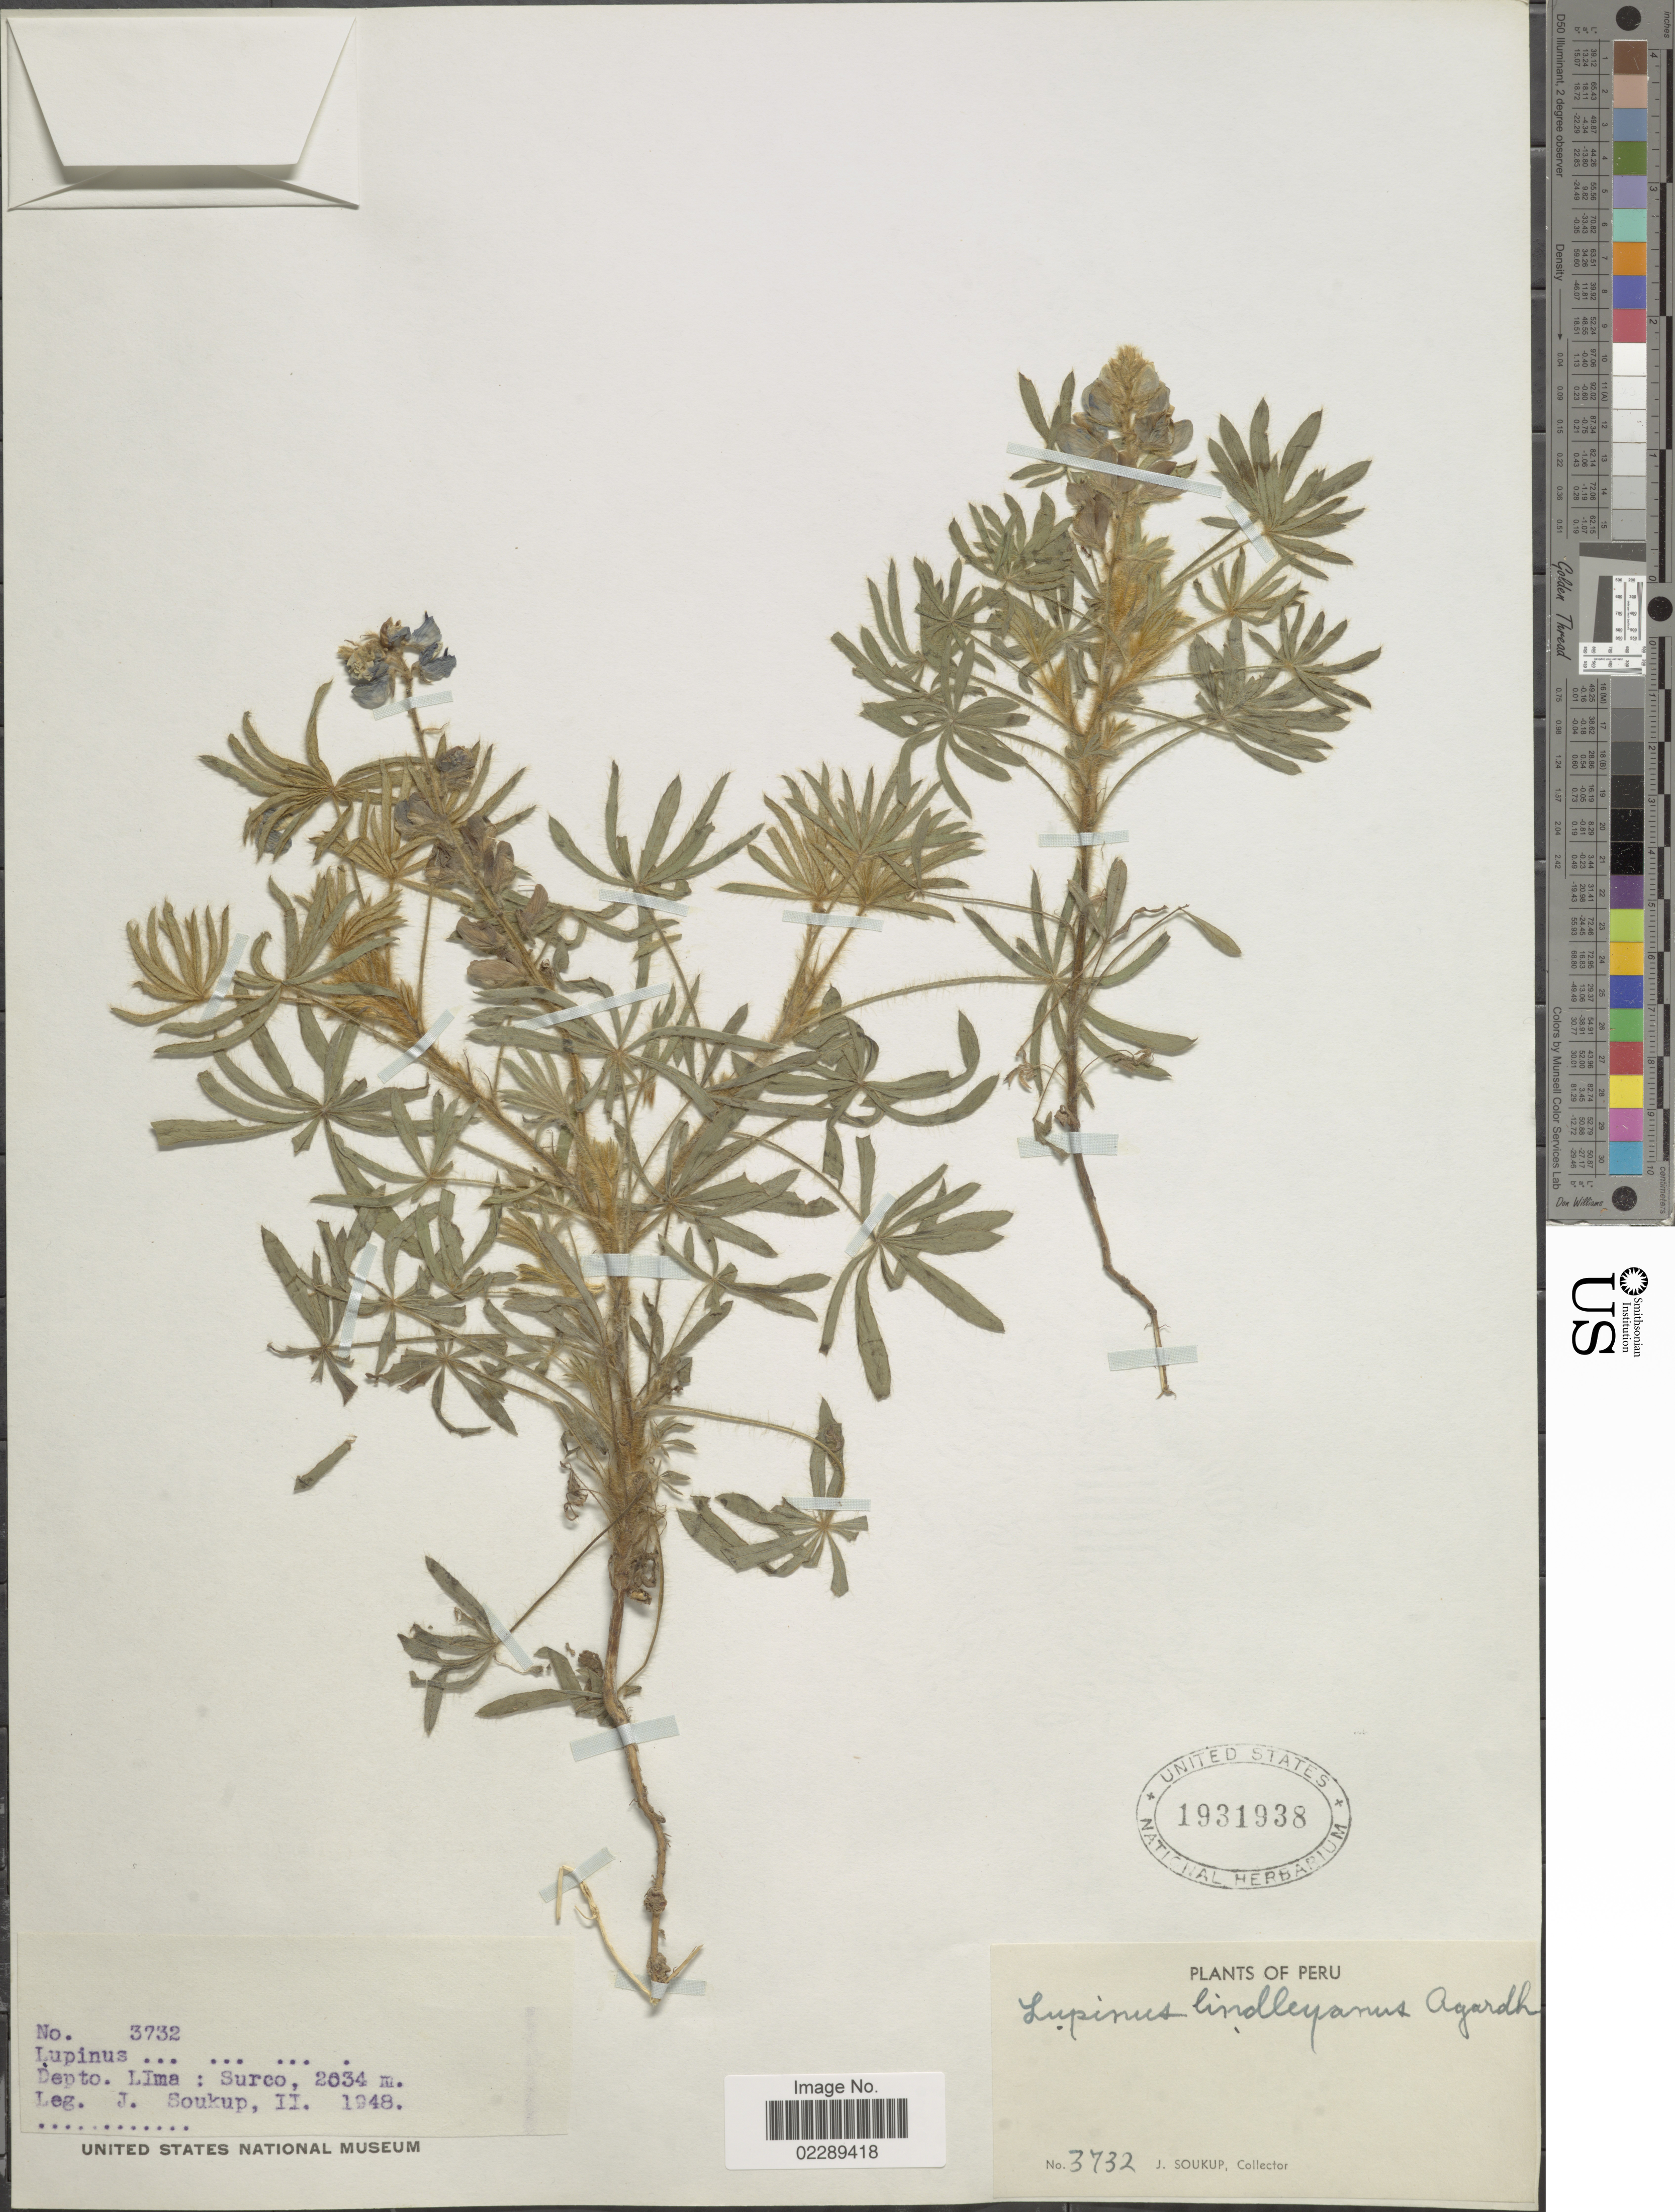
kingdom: Plantae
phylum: Tracheophyta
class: Magnoliopsida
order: Fabales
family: Fabaceae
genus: Lupinus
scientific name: Lupinus lindleyanus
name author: J. Agardh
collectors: J. Soukup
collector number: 3732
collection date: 1948-02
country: Peru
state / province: Lima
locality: Depto. Lima: Surco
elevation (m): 2634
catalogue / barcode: US 1931938